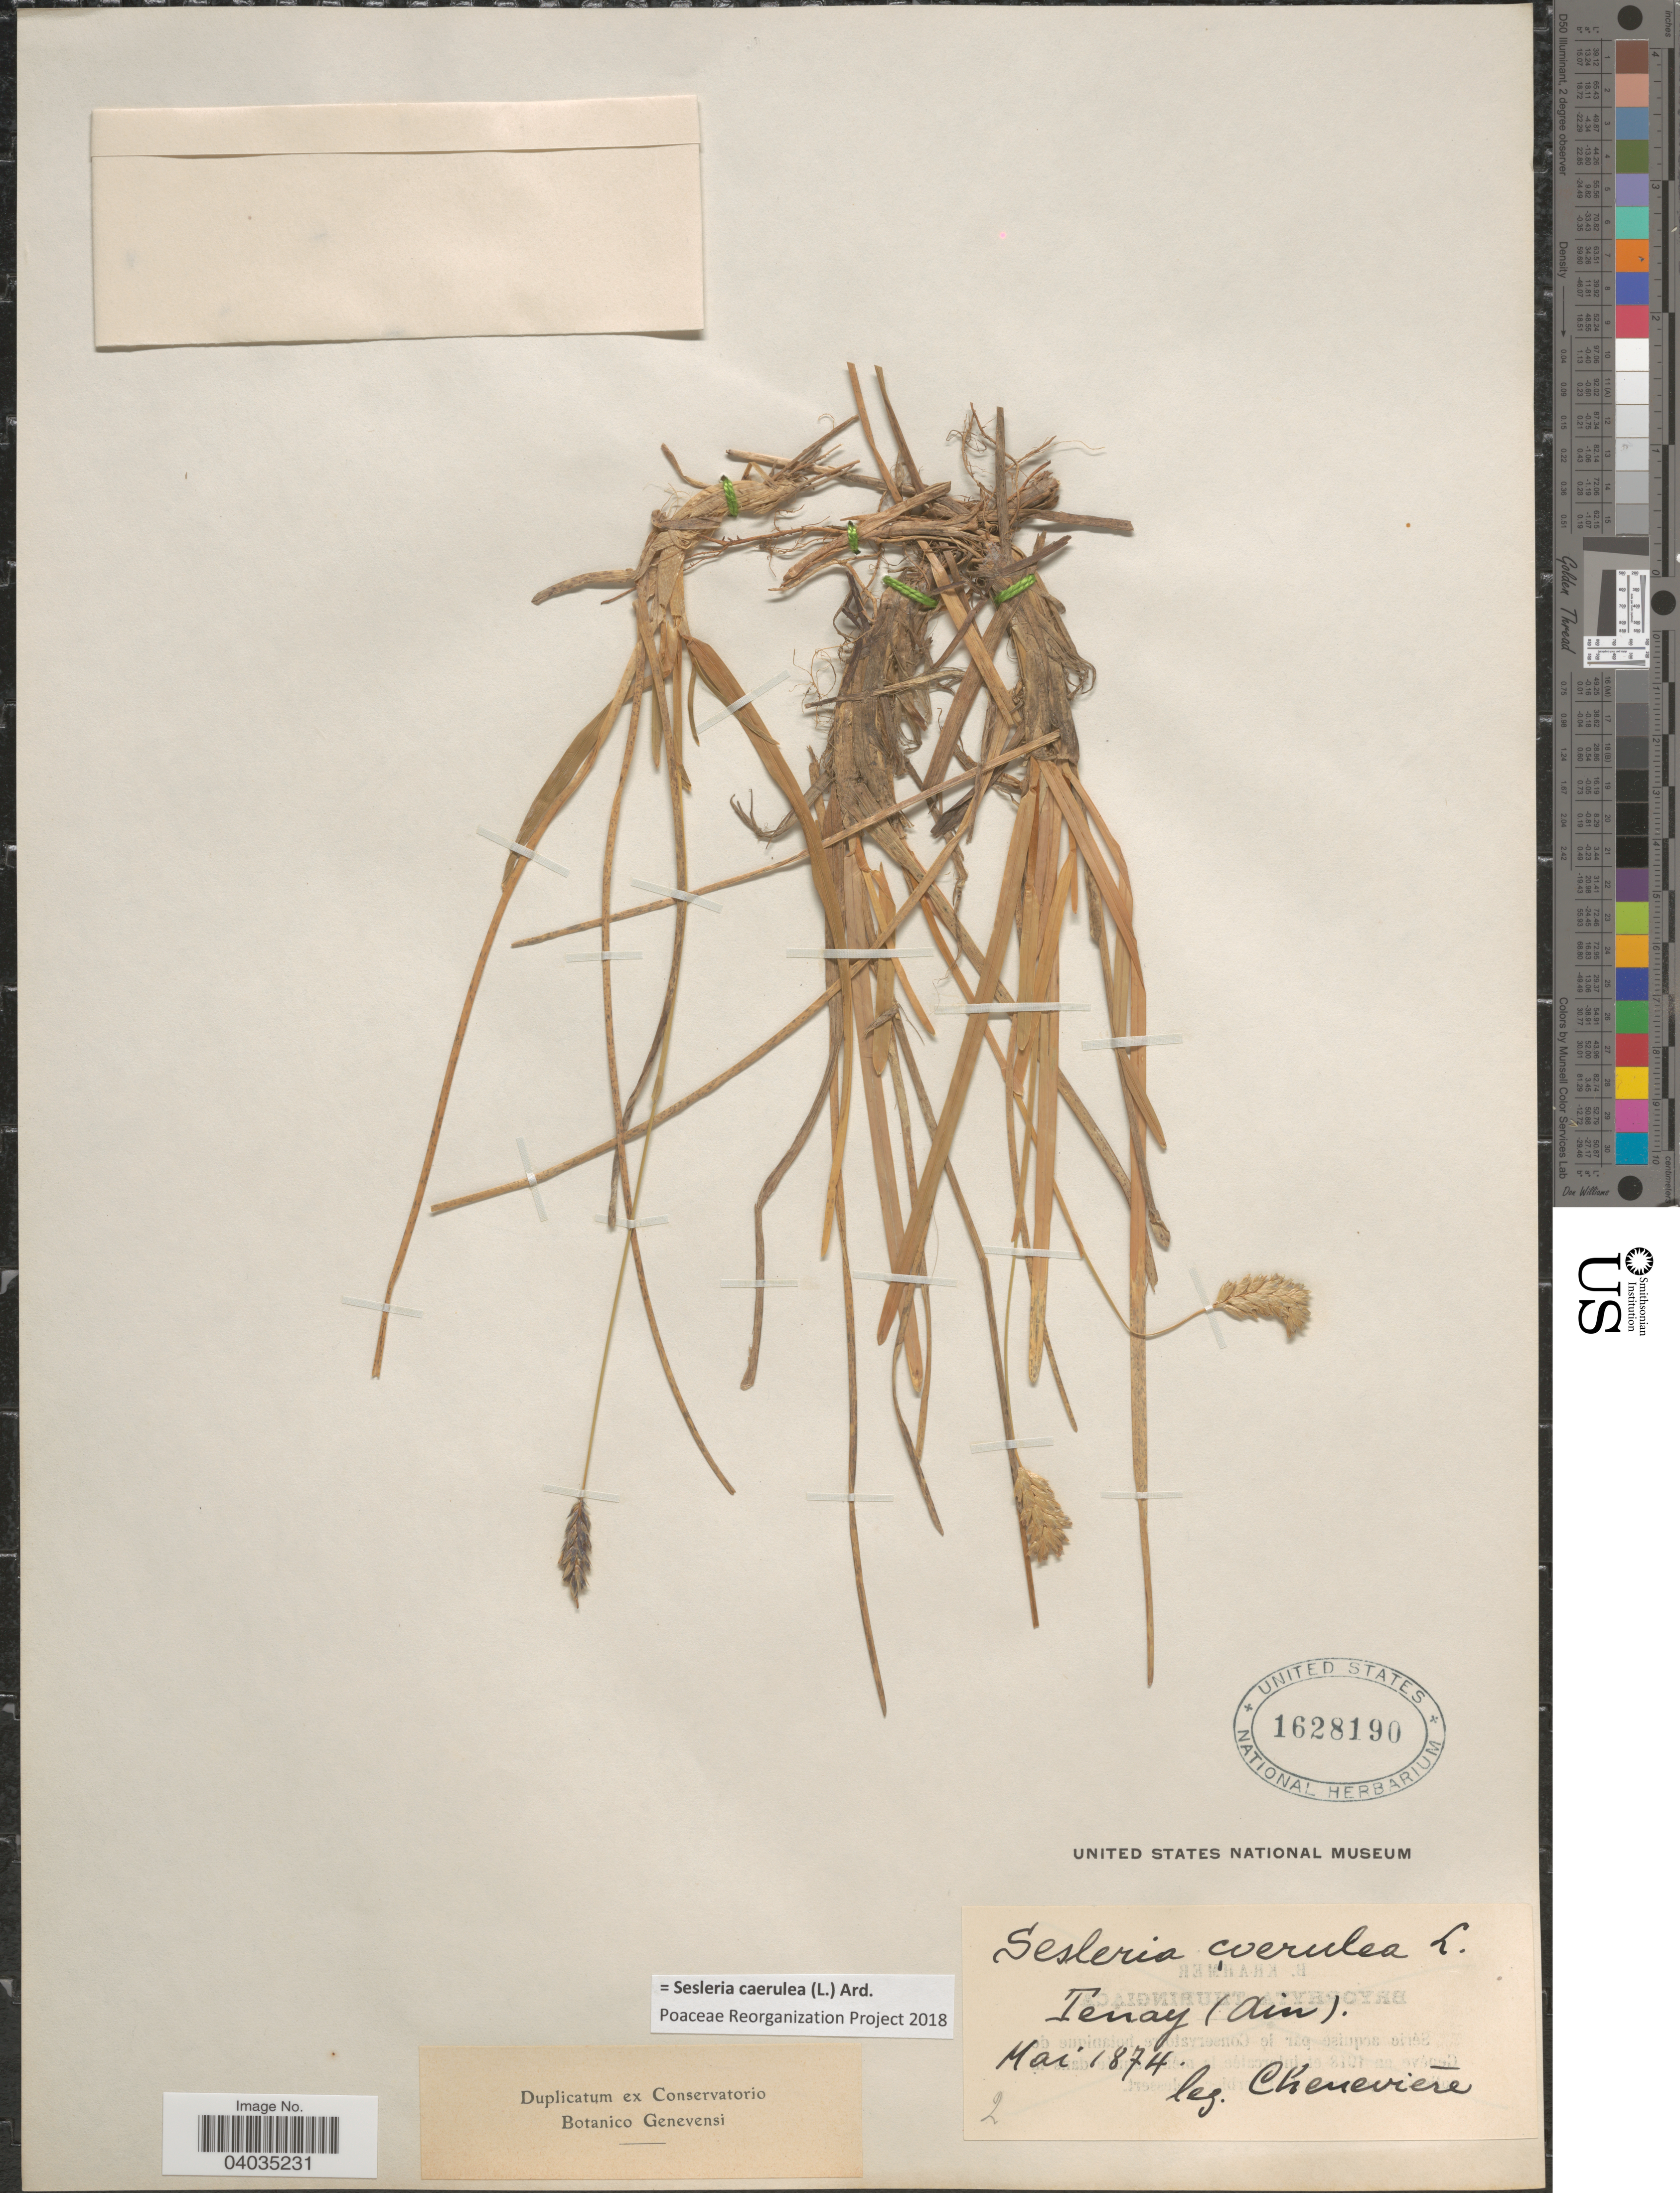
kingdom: Plantae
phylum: Tracheophyta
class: Liliopsida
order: Poales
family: Poaceae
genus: Sesleria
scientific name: Sesleria caerulea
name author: (L.) Ard.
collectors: Chenevière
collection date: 1874-05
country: France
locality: Tenay (Ain).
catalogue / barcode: US 1628190